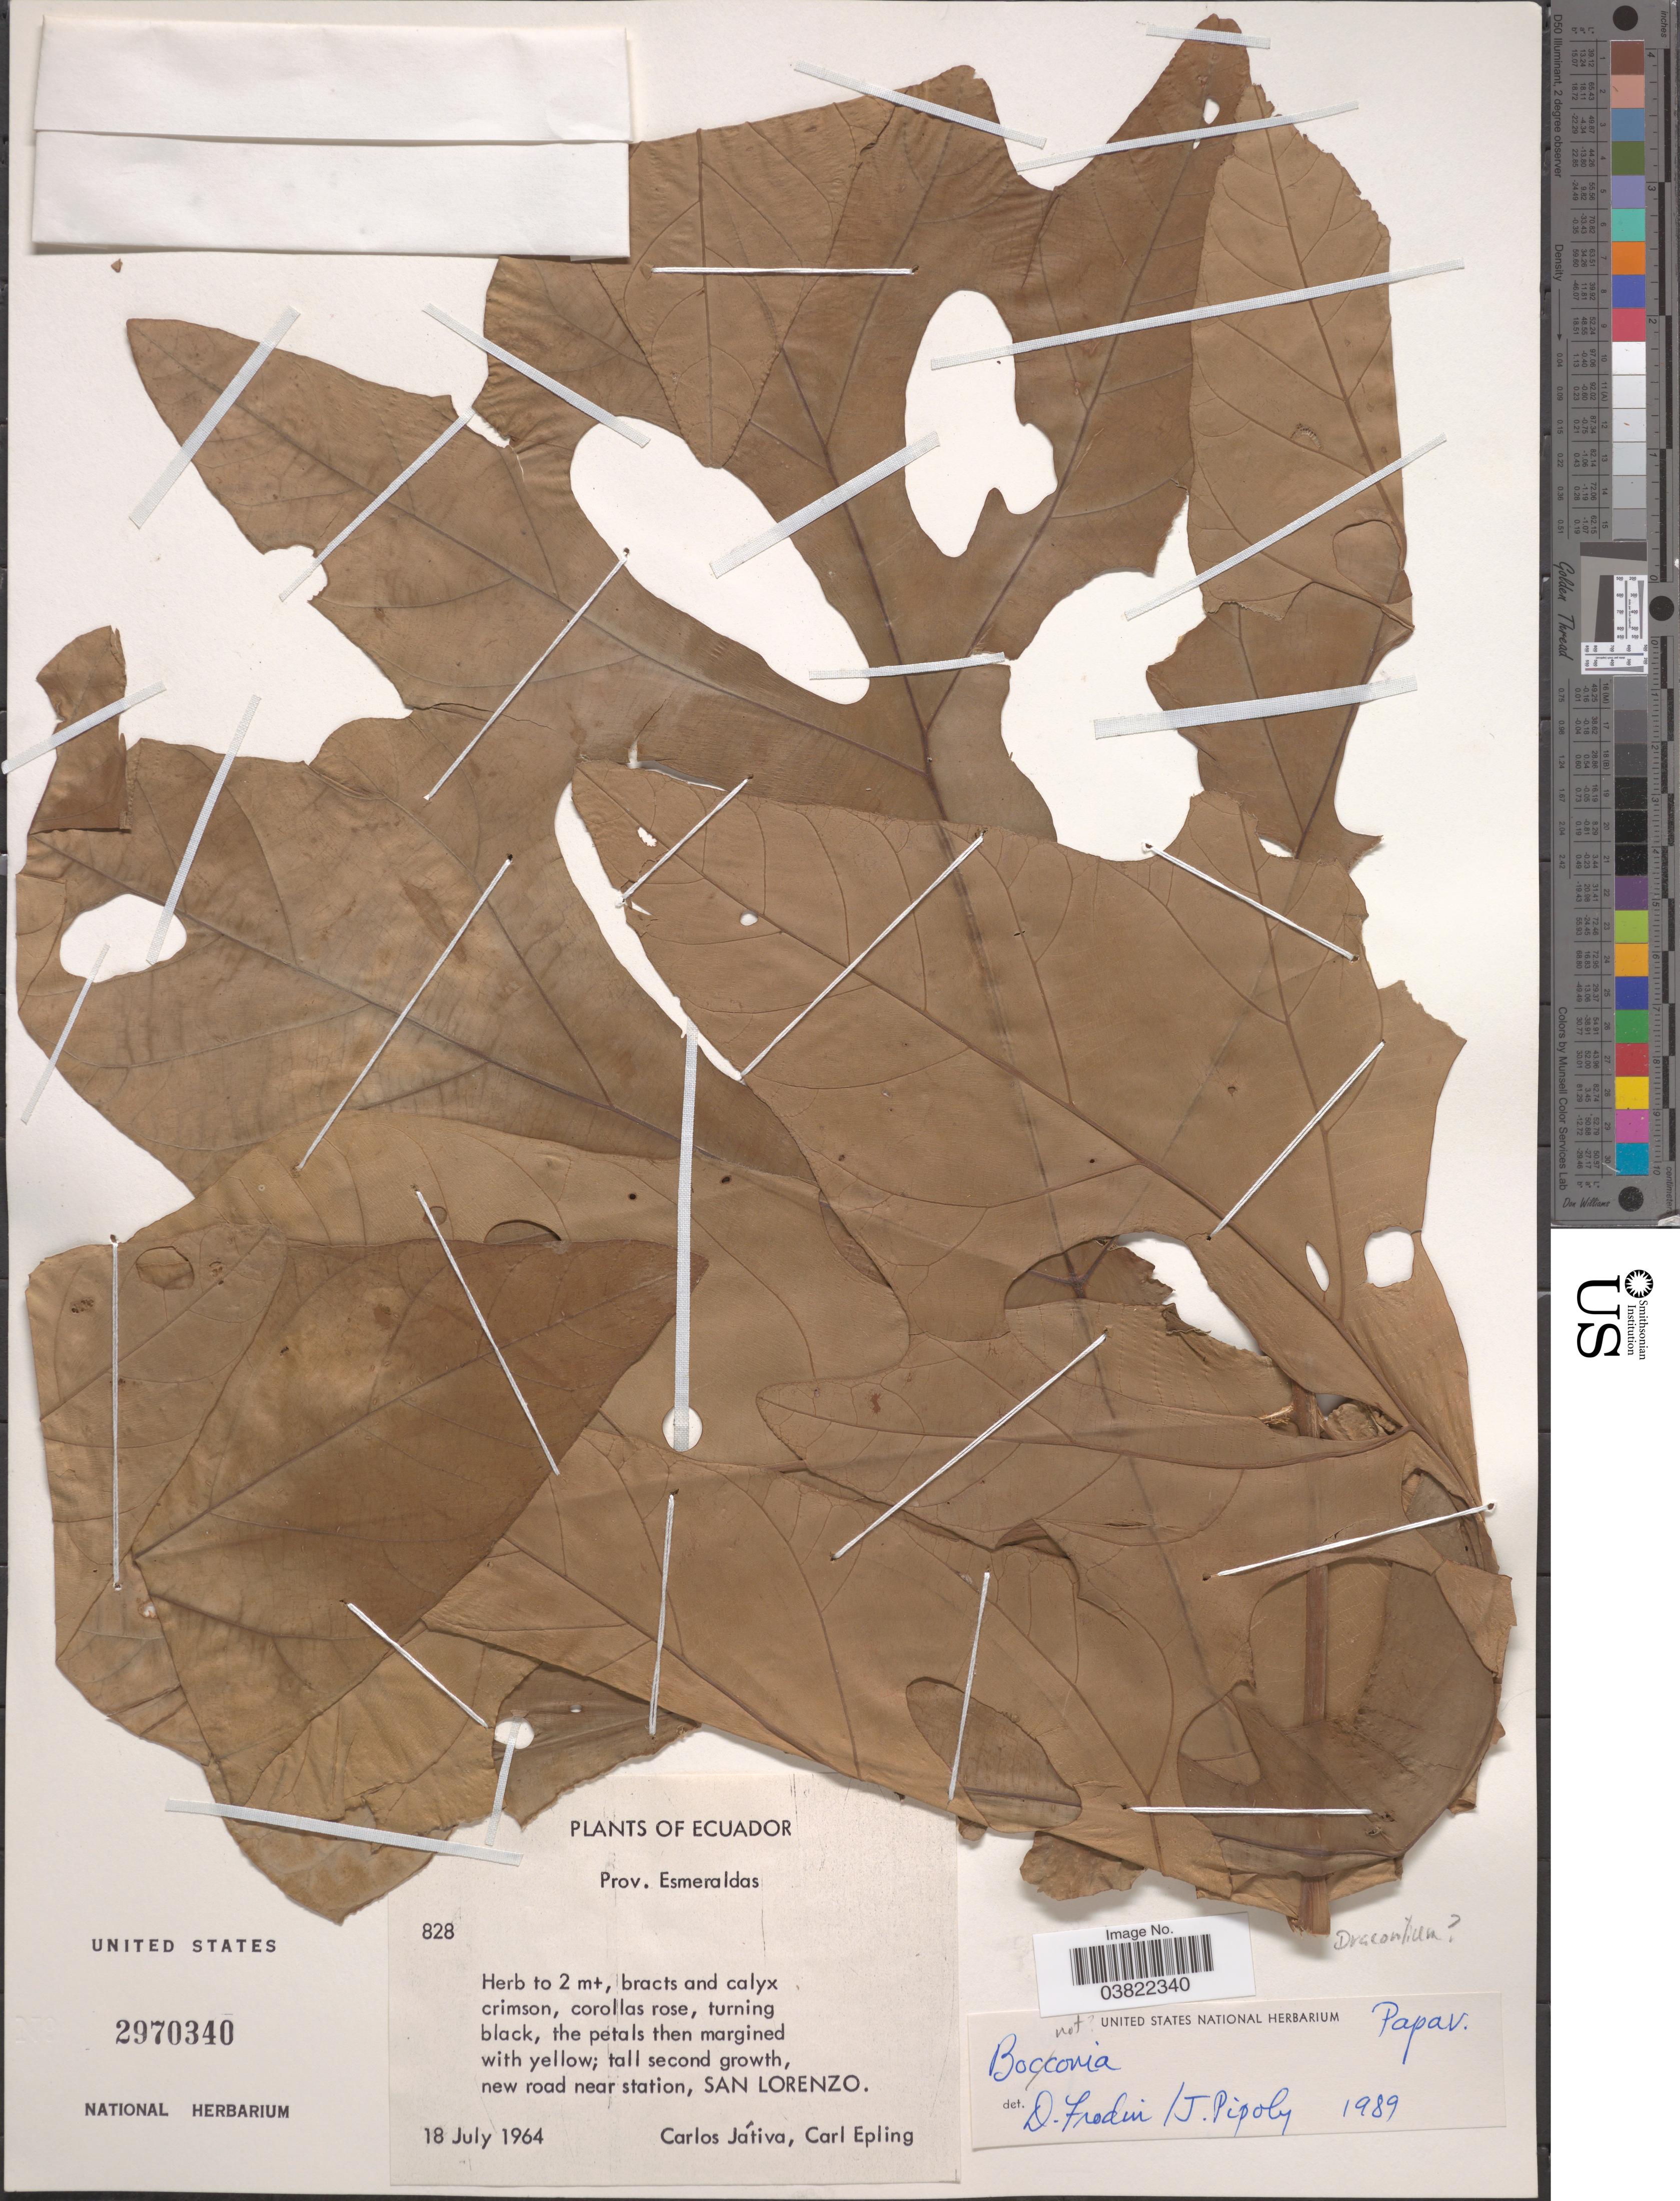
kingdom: Plantae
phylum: Tracheophyta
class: Liliopsida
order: Alismatales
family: Araceae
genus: Dracontium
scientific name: Dracontium sp.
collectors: C. D. Játiva & C. C. Epling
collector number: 828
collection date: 1964-07-18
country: Ecuador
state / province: Esmeraldas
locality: New road near station, San Lorenzo.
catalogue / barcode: US 2970340